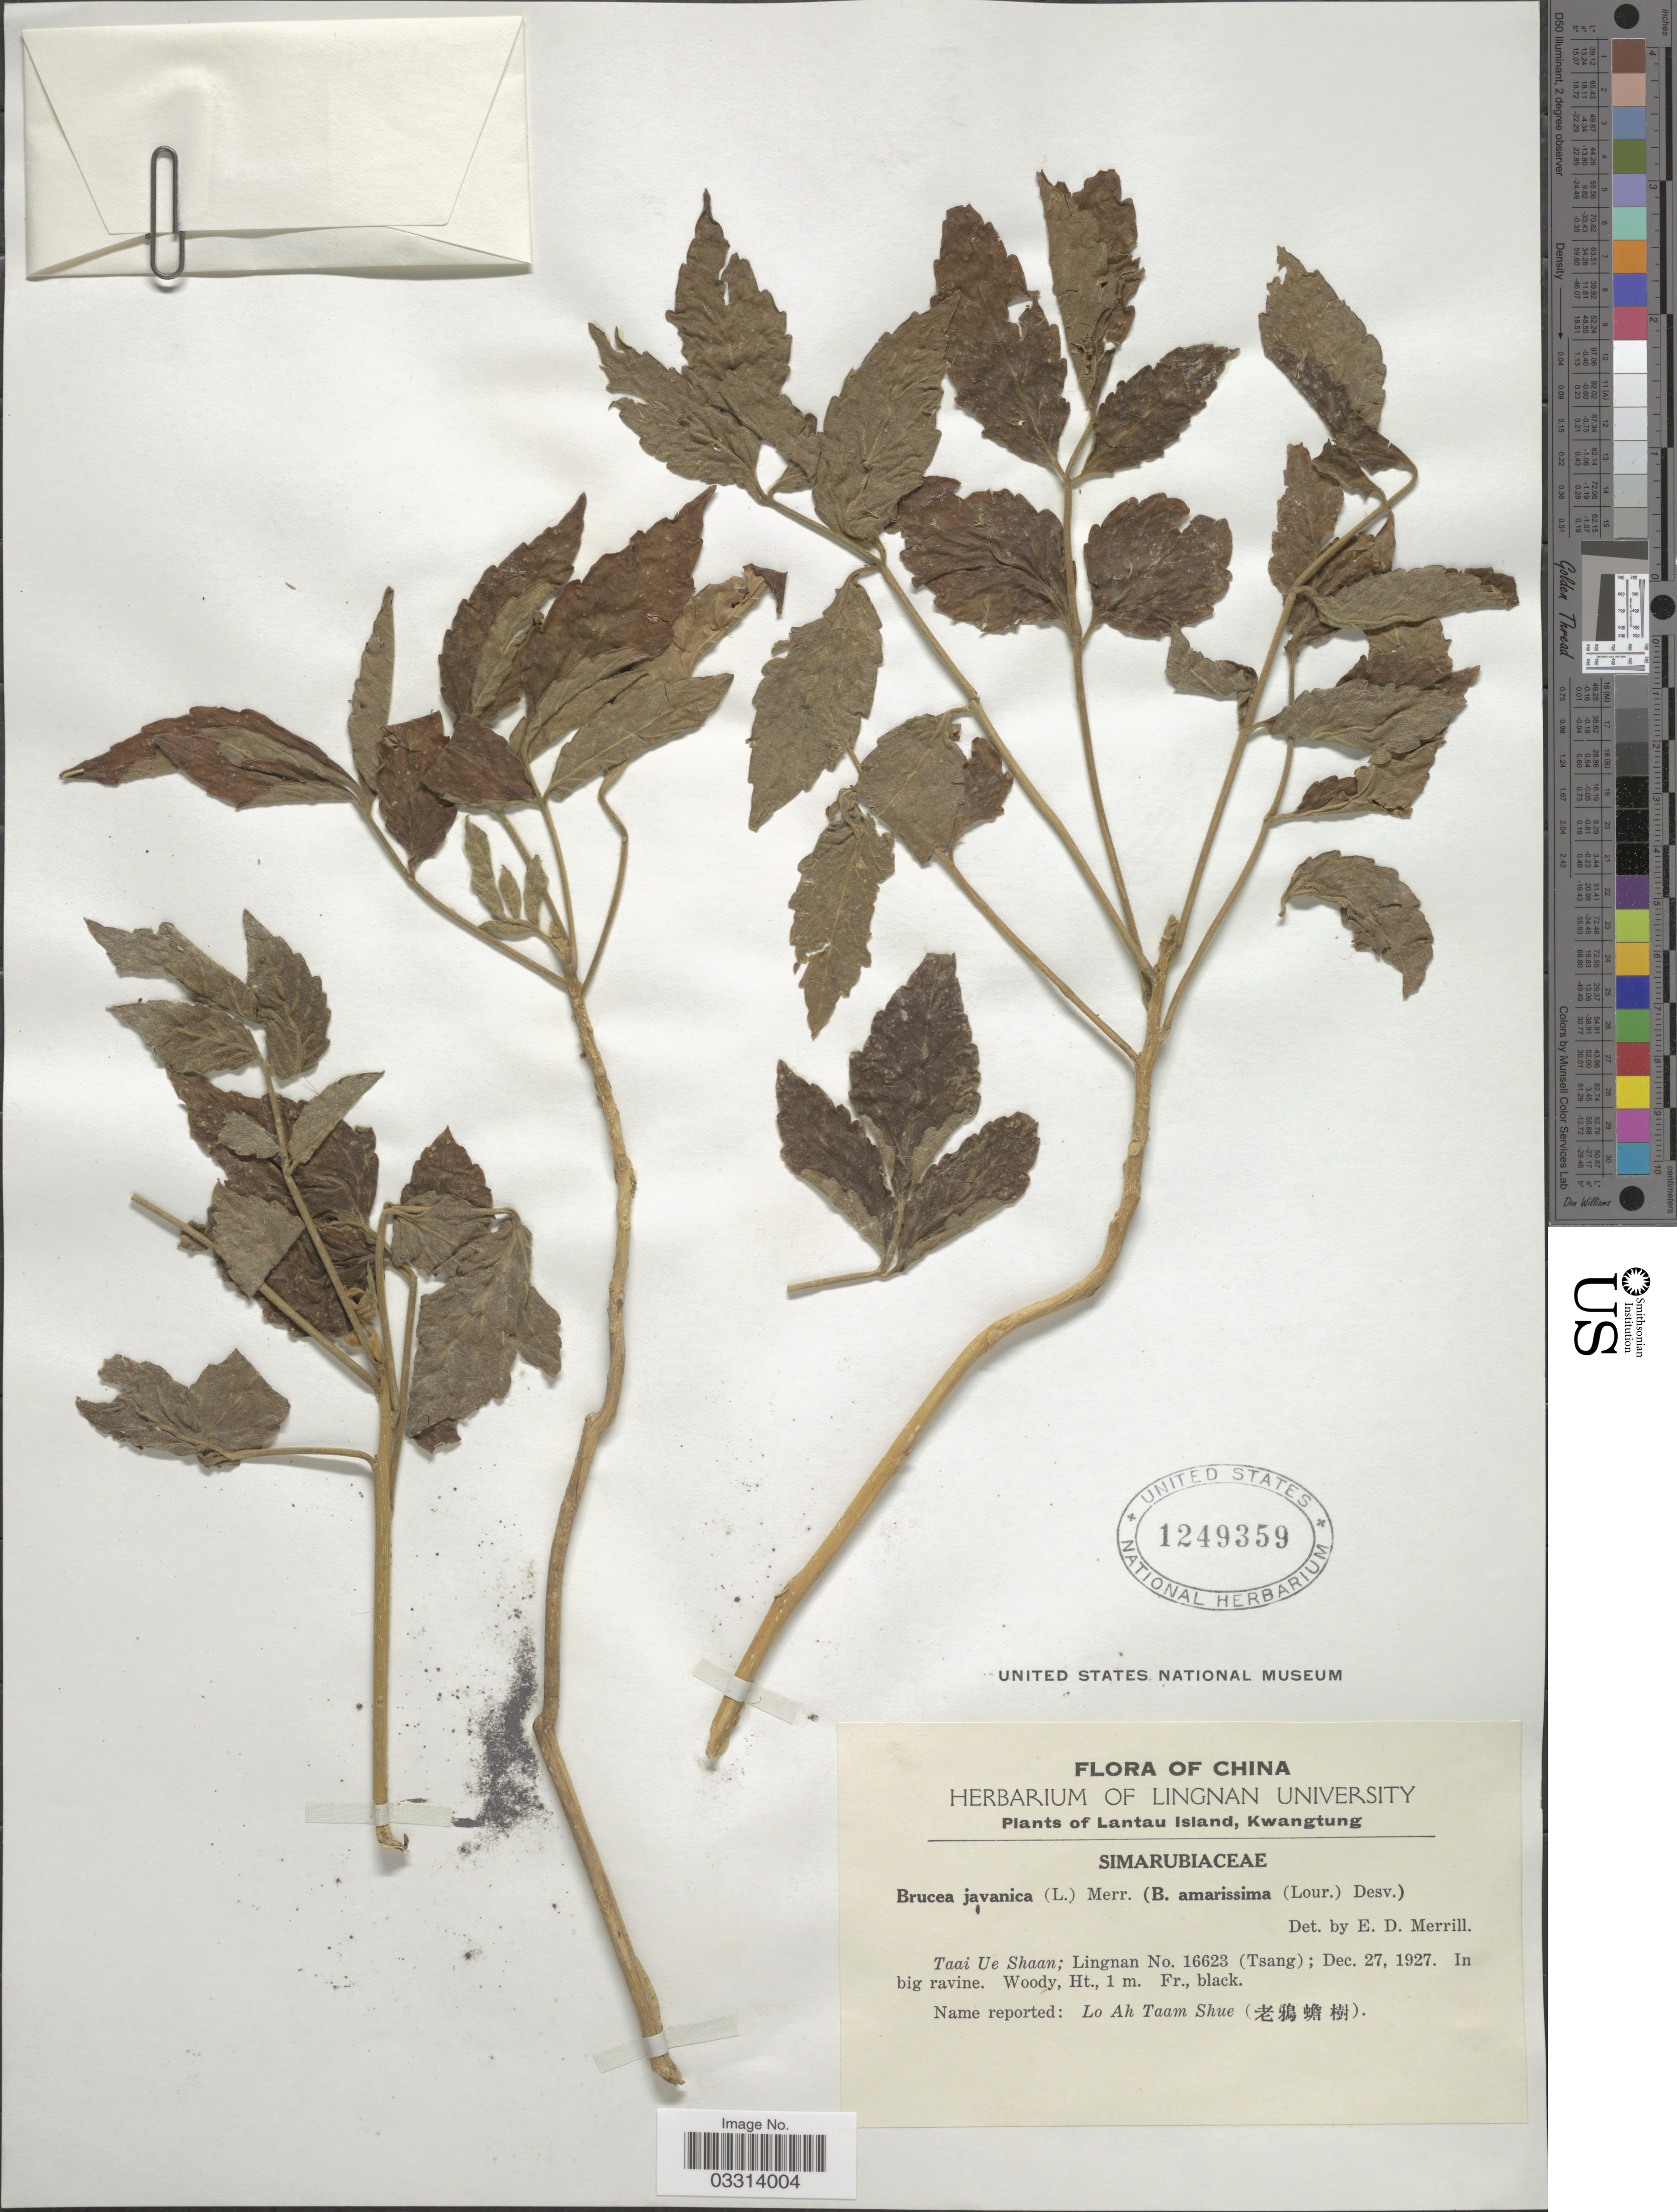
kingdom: Plantae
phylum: Tracheophyta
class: Magnoliopsida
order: Sapindales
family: Simaroubaceae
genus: Brucea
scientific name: Brucea javanica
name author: (L.) Merr.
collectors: Lingnan & -- Tsang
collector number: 16623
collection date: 1927-12-27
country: China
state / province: Guangdong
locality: Lantau Island, Kwantung. Taai Ue Shaan.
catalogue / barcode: US 1249359